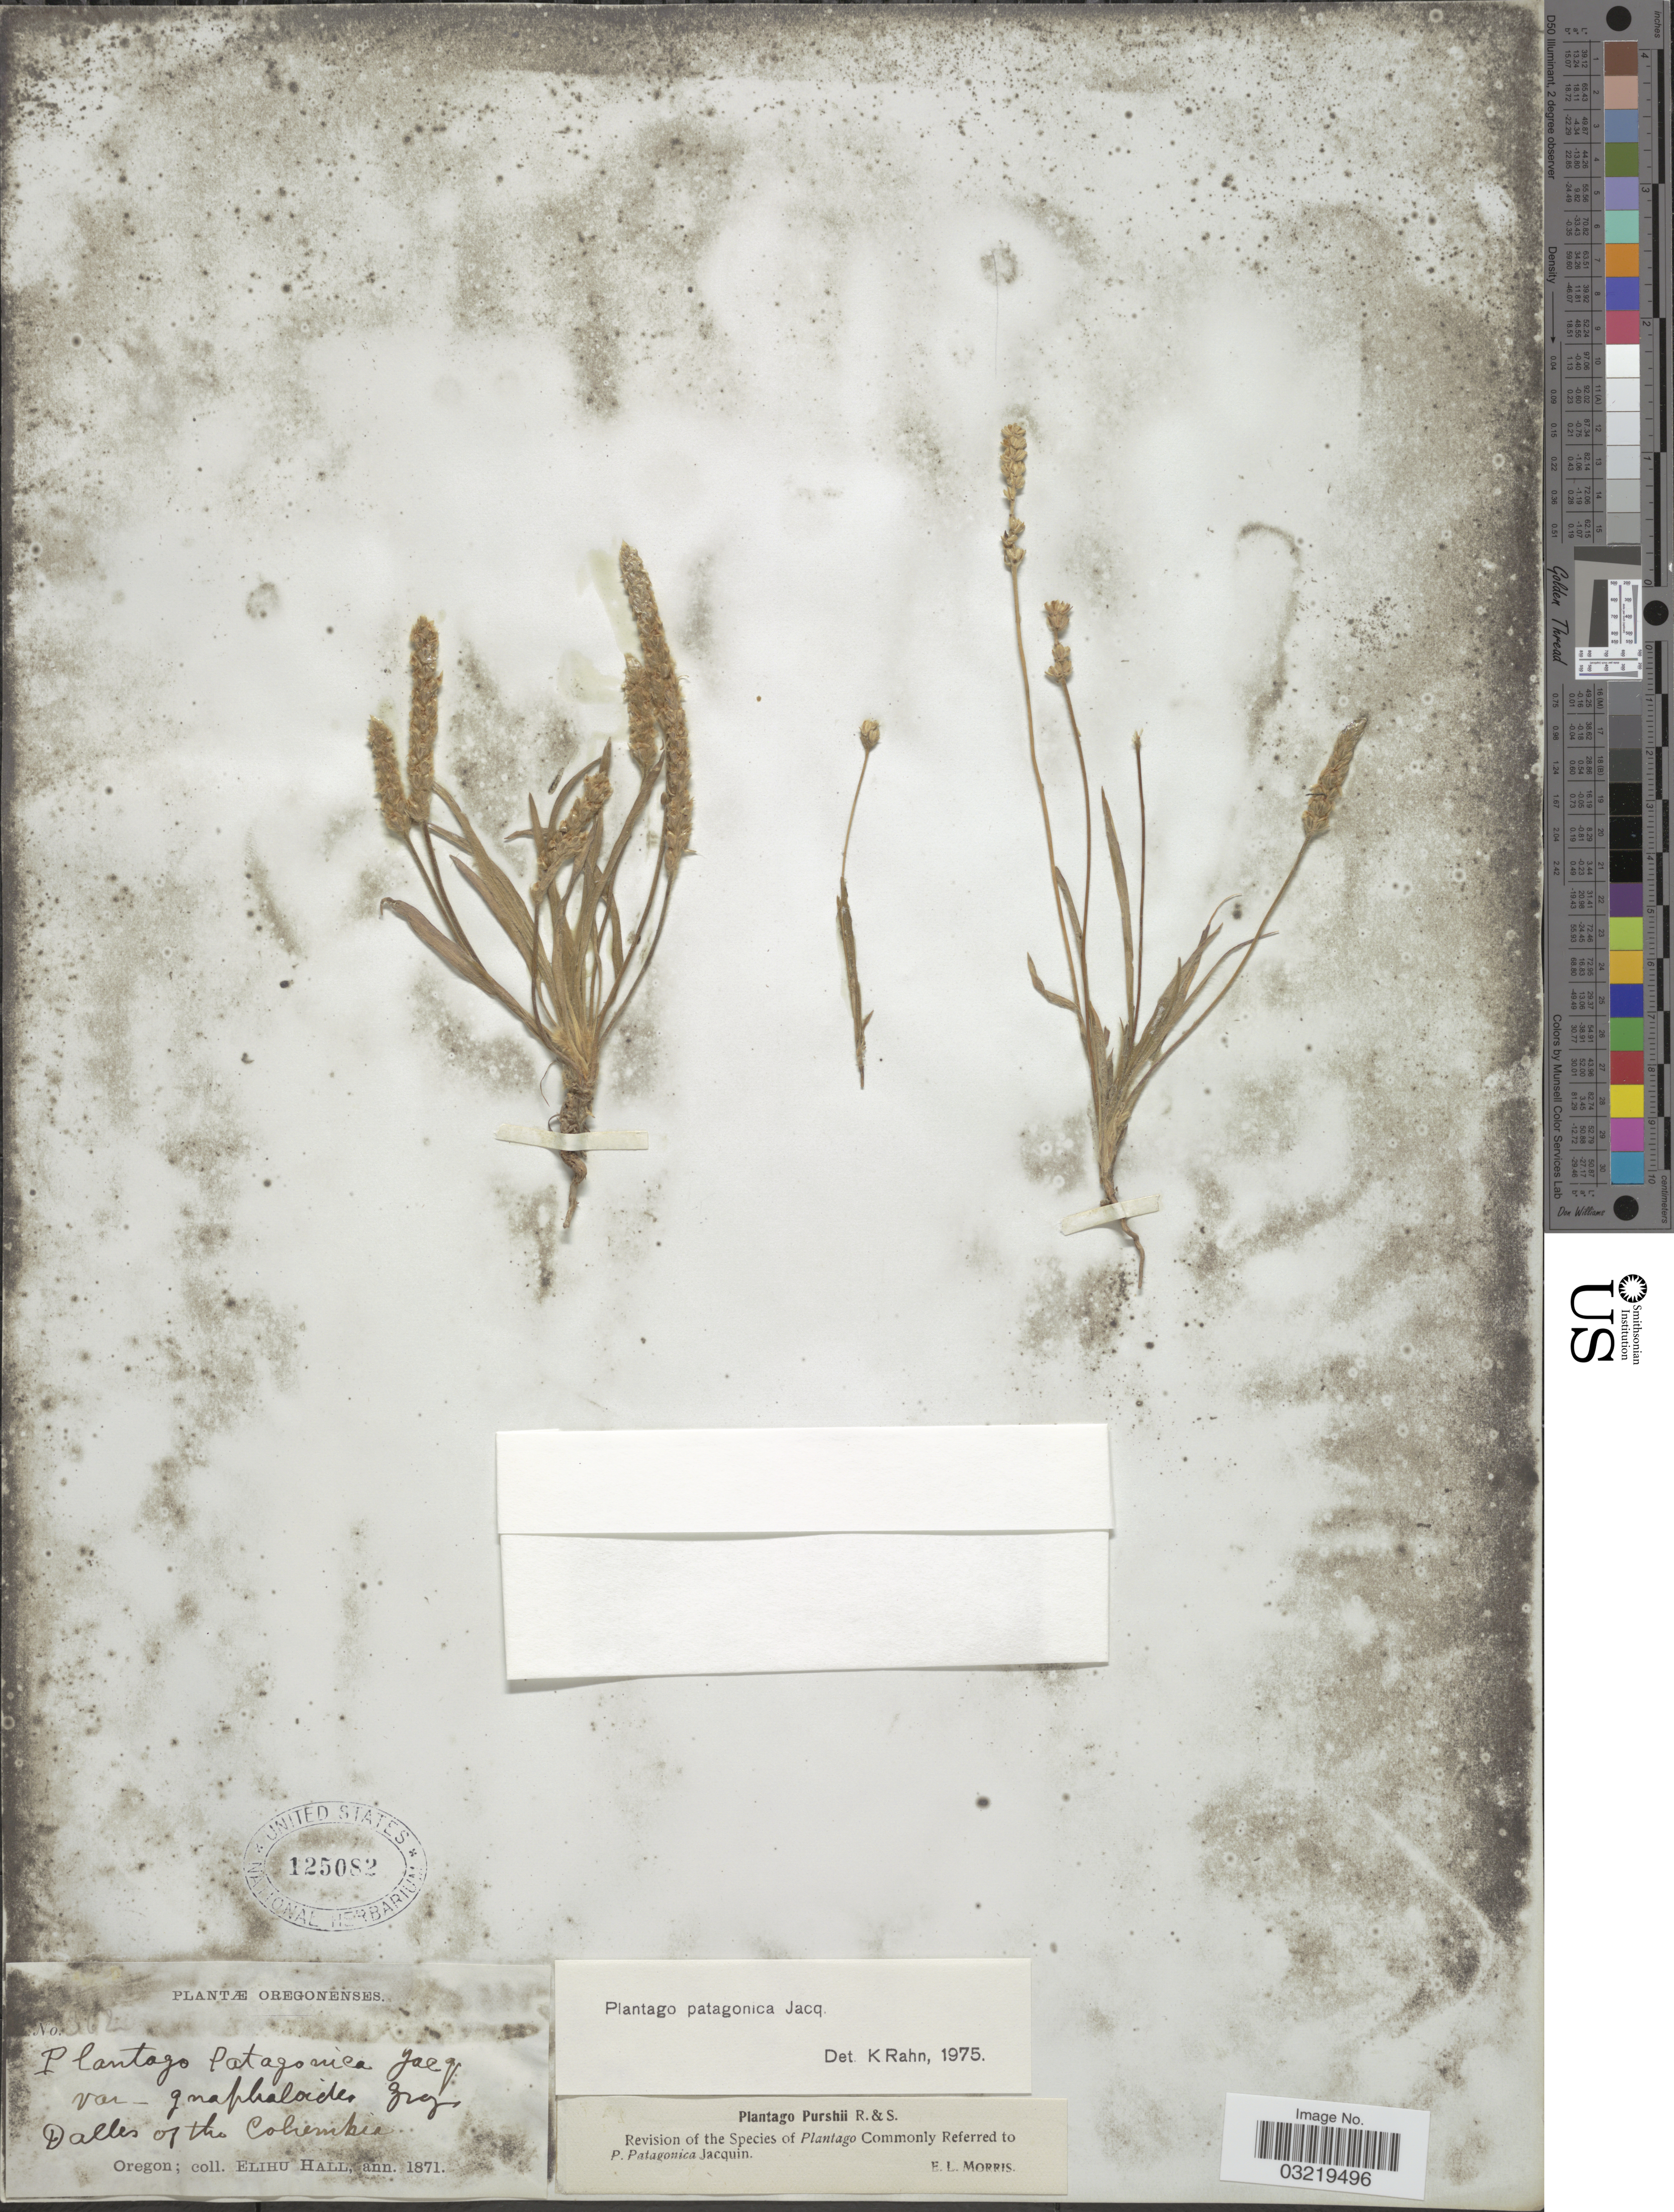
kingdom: Plantae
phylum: Tracheophyta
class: Magnoliopsida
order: Lamiales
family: Plantaginaceae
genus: Plantago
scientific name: Plantago patagonica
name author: Jacq.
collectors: E. Hall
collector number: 562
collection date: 1871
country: United States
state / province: Oregon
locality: Dalles of the Columbia.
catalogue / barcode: US 125082